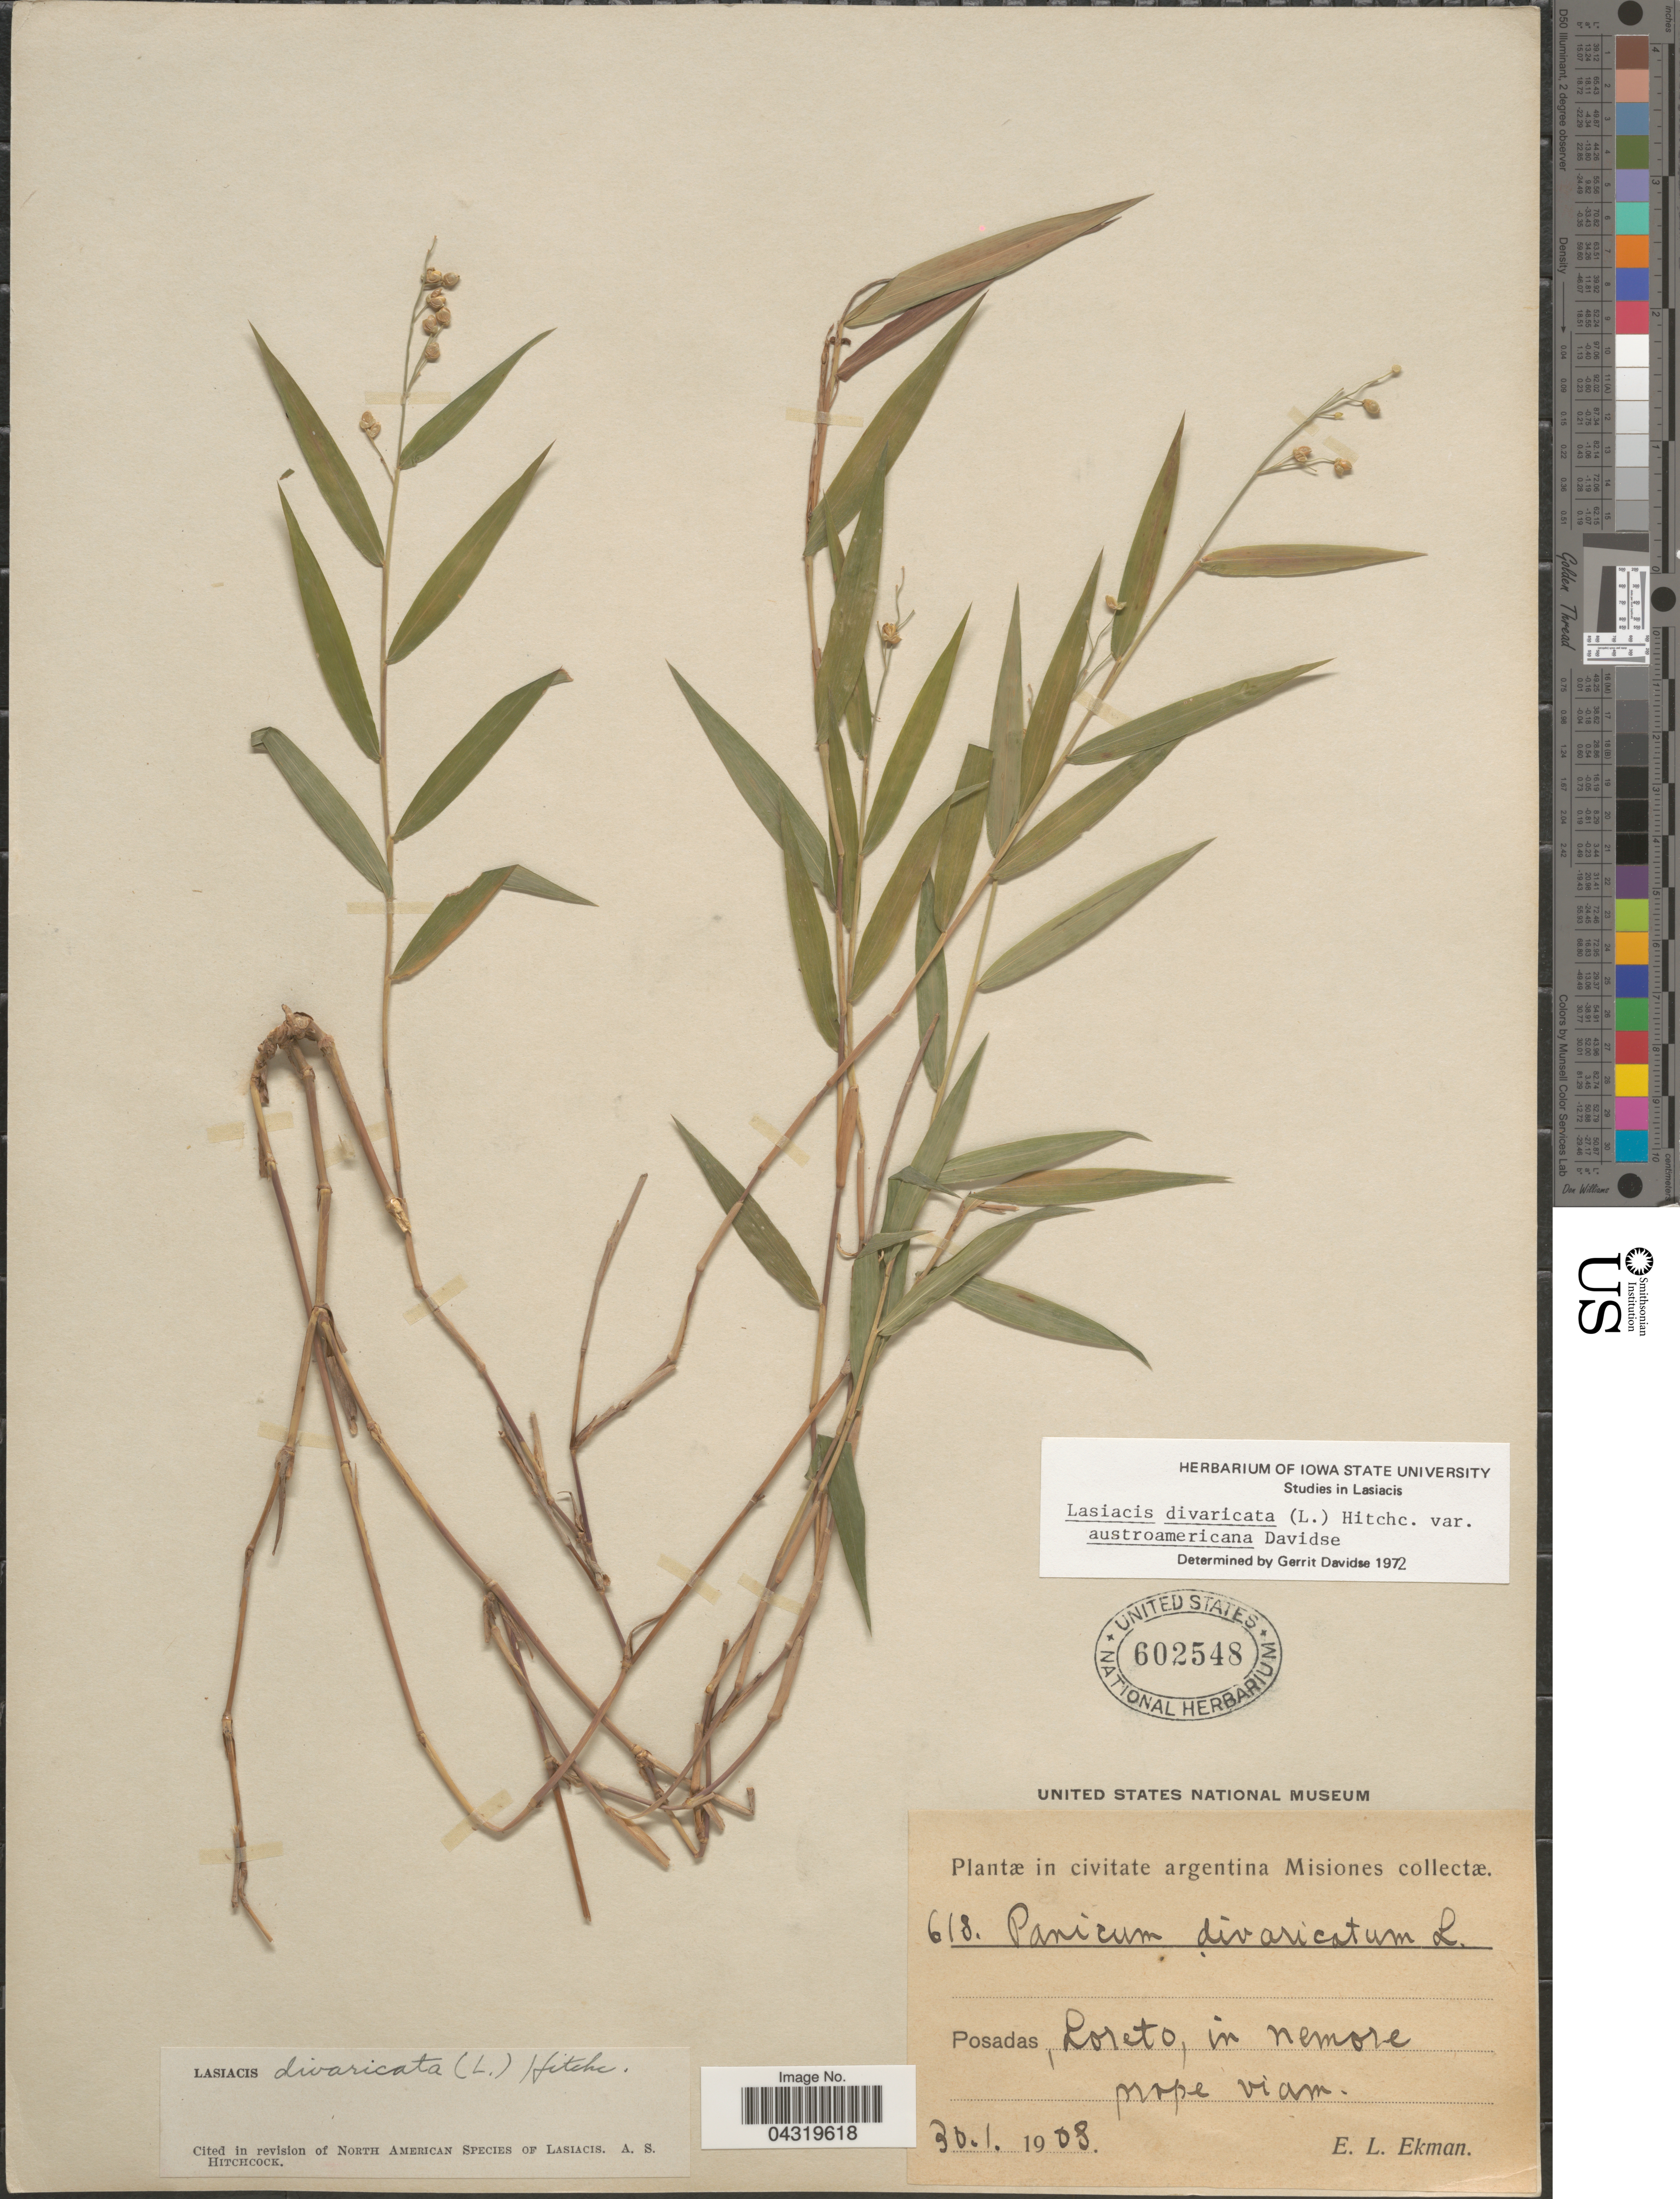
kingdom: Plantae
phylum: Tracheophyta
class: Liliopsida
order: Poales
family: Poaceae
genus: Lasiacis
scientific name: Lasiacis divaricata var. austroamericana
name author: Davidse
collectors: E. L. Ekman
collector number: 618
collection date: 1908-01-30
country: Argentina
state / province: Misiones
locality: Posadas, Loreto, in nemore prope viam.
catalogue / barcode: US 602548